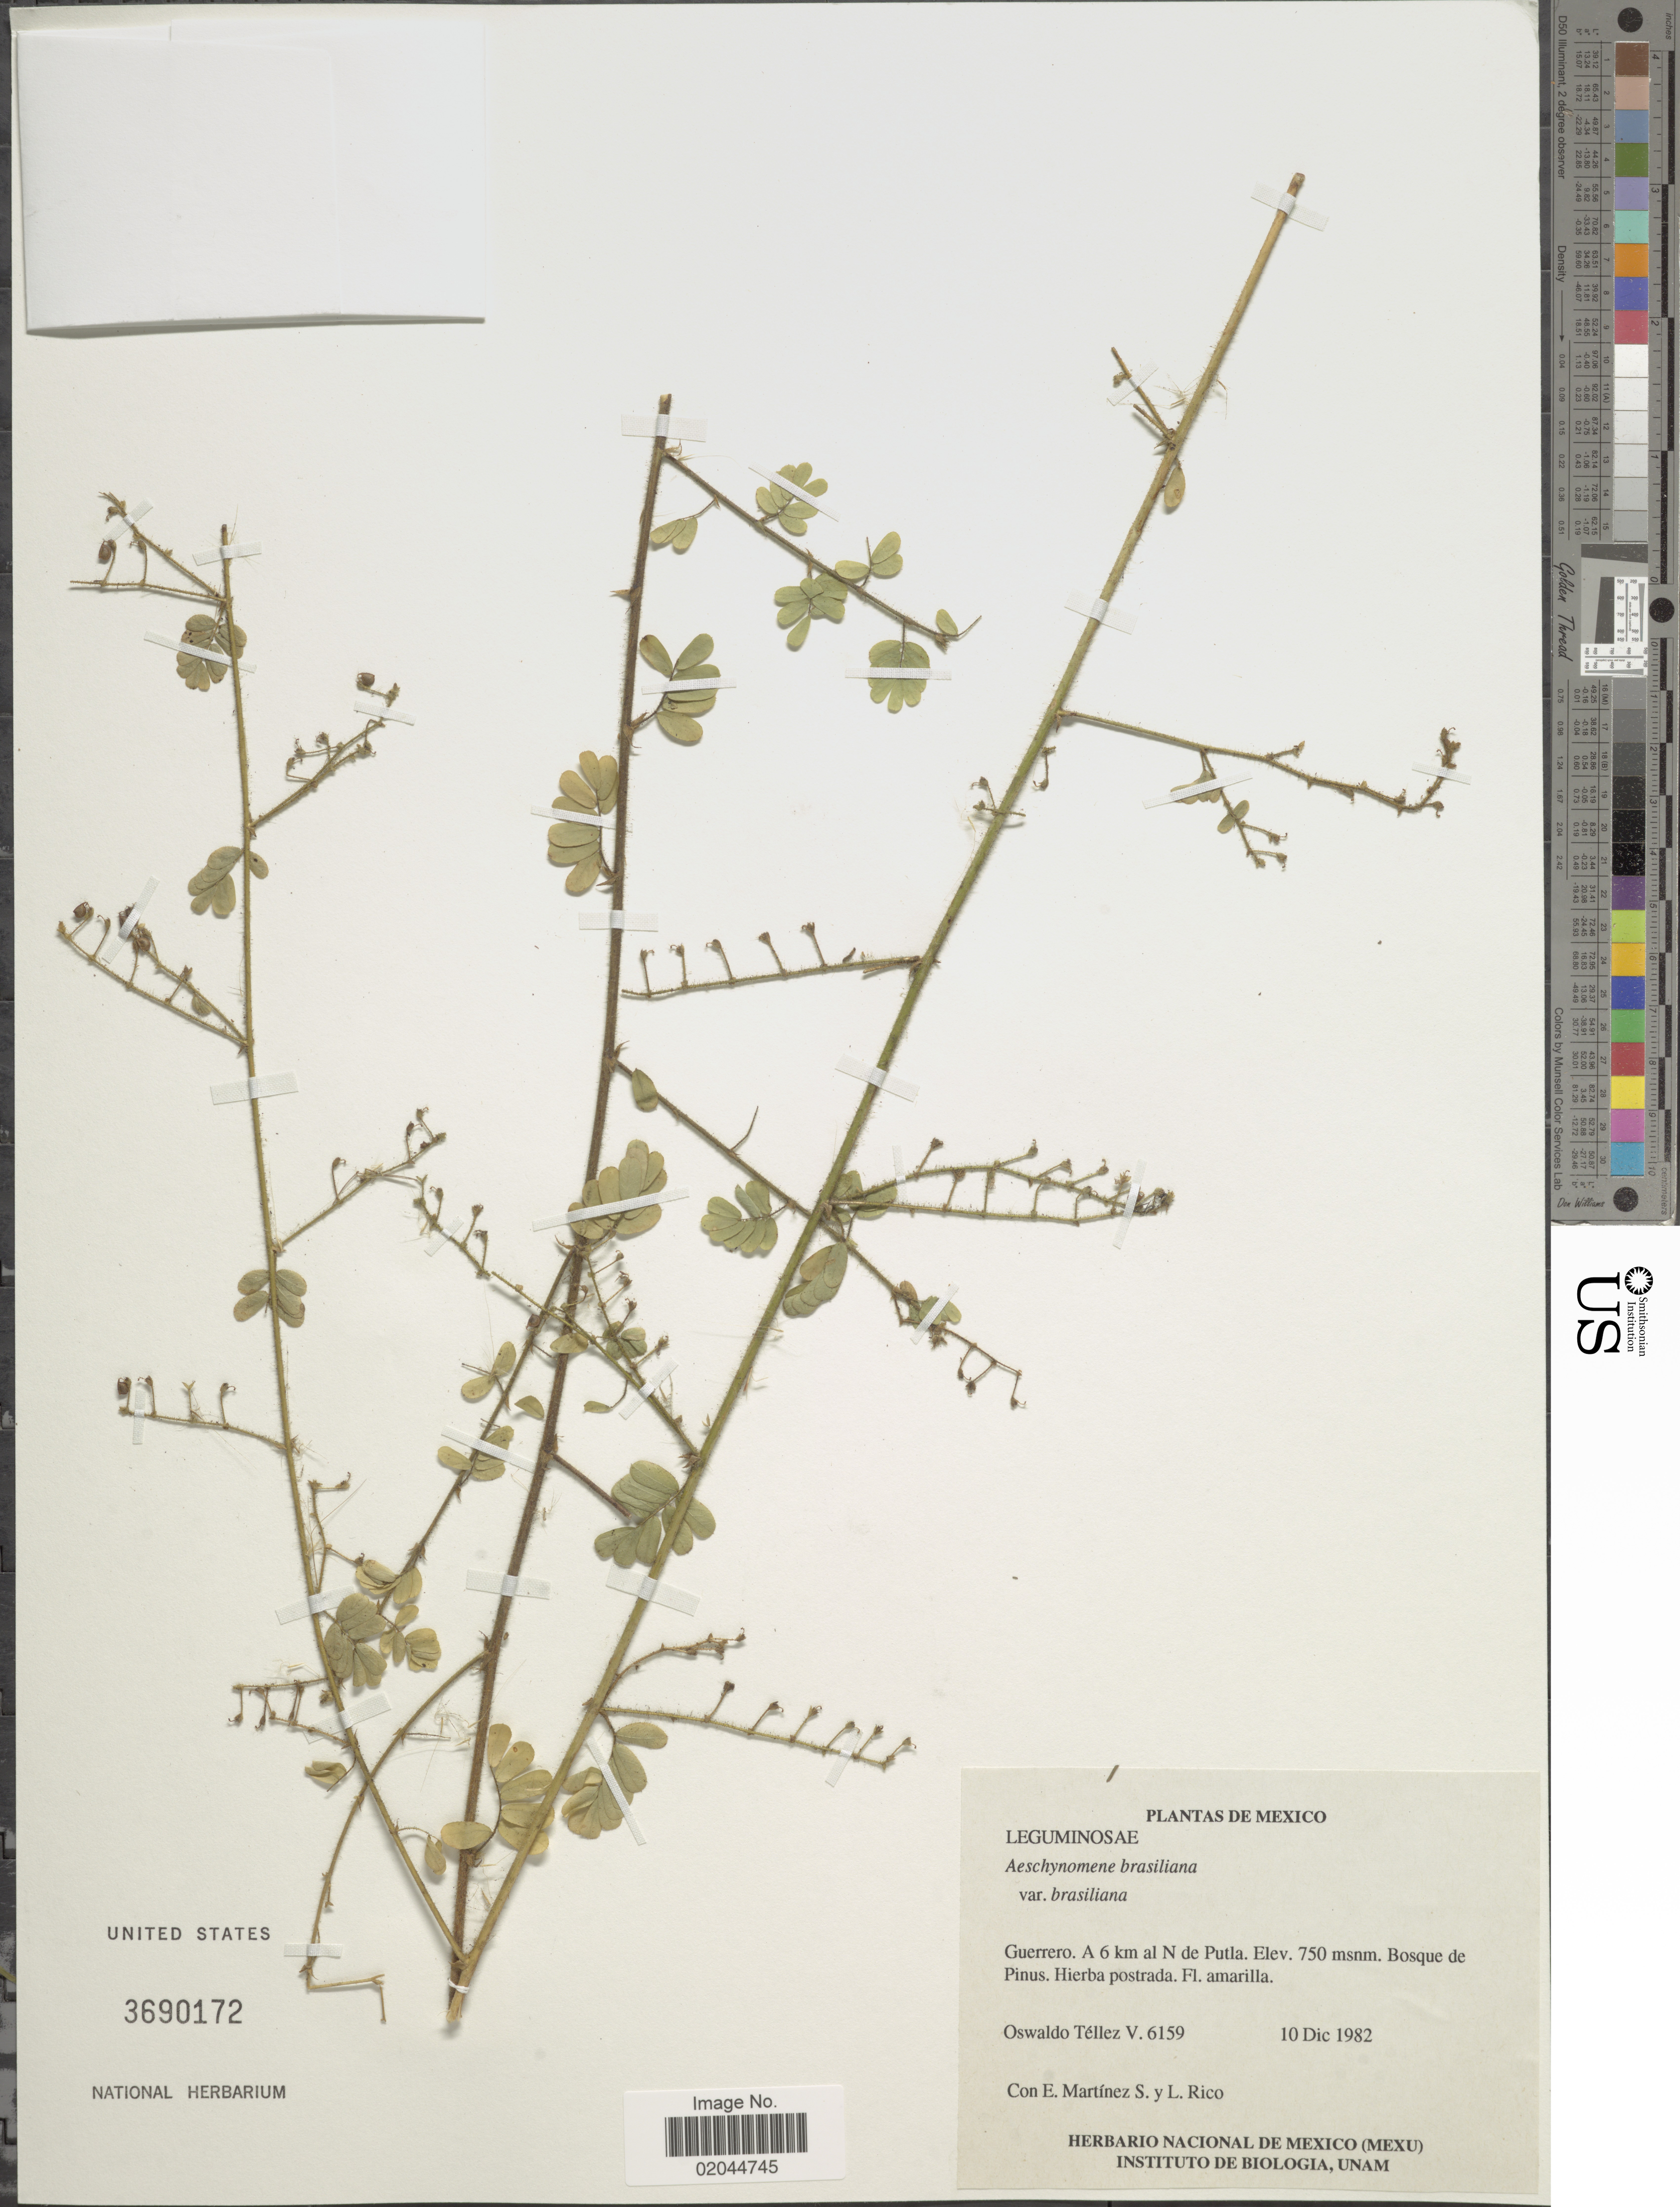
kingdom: Plantae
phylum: Tracheophyta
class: Magnoliopsida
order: Fabales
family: Fabaceae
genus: Aeschynomene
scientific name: Aeschynomene brasiliana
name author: (Poir.) DC.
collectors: O. Téllez V., E. M. Martínez S. & L. Rico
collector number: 6159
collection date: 1982-12-10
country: Mexico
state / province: Guerrero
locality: Guerrero, A 6 km al N de Putla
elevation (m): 750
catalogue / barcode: US 3690172